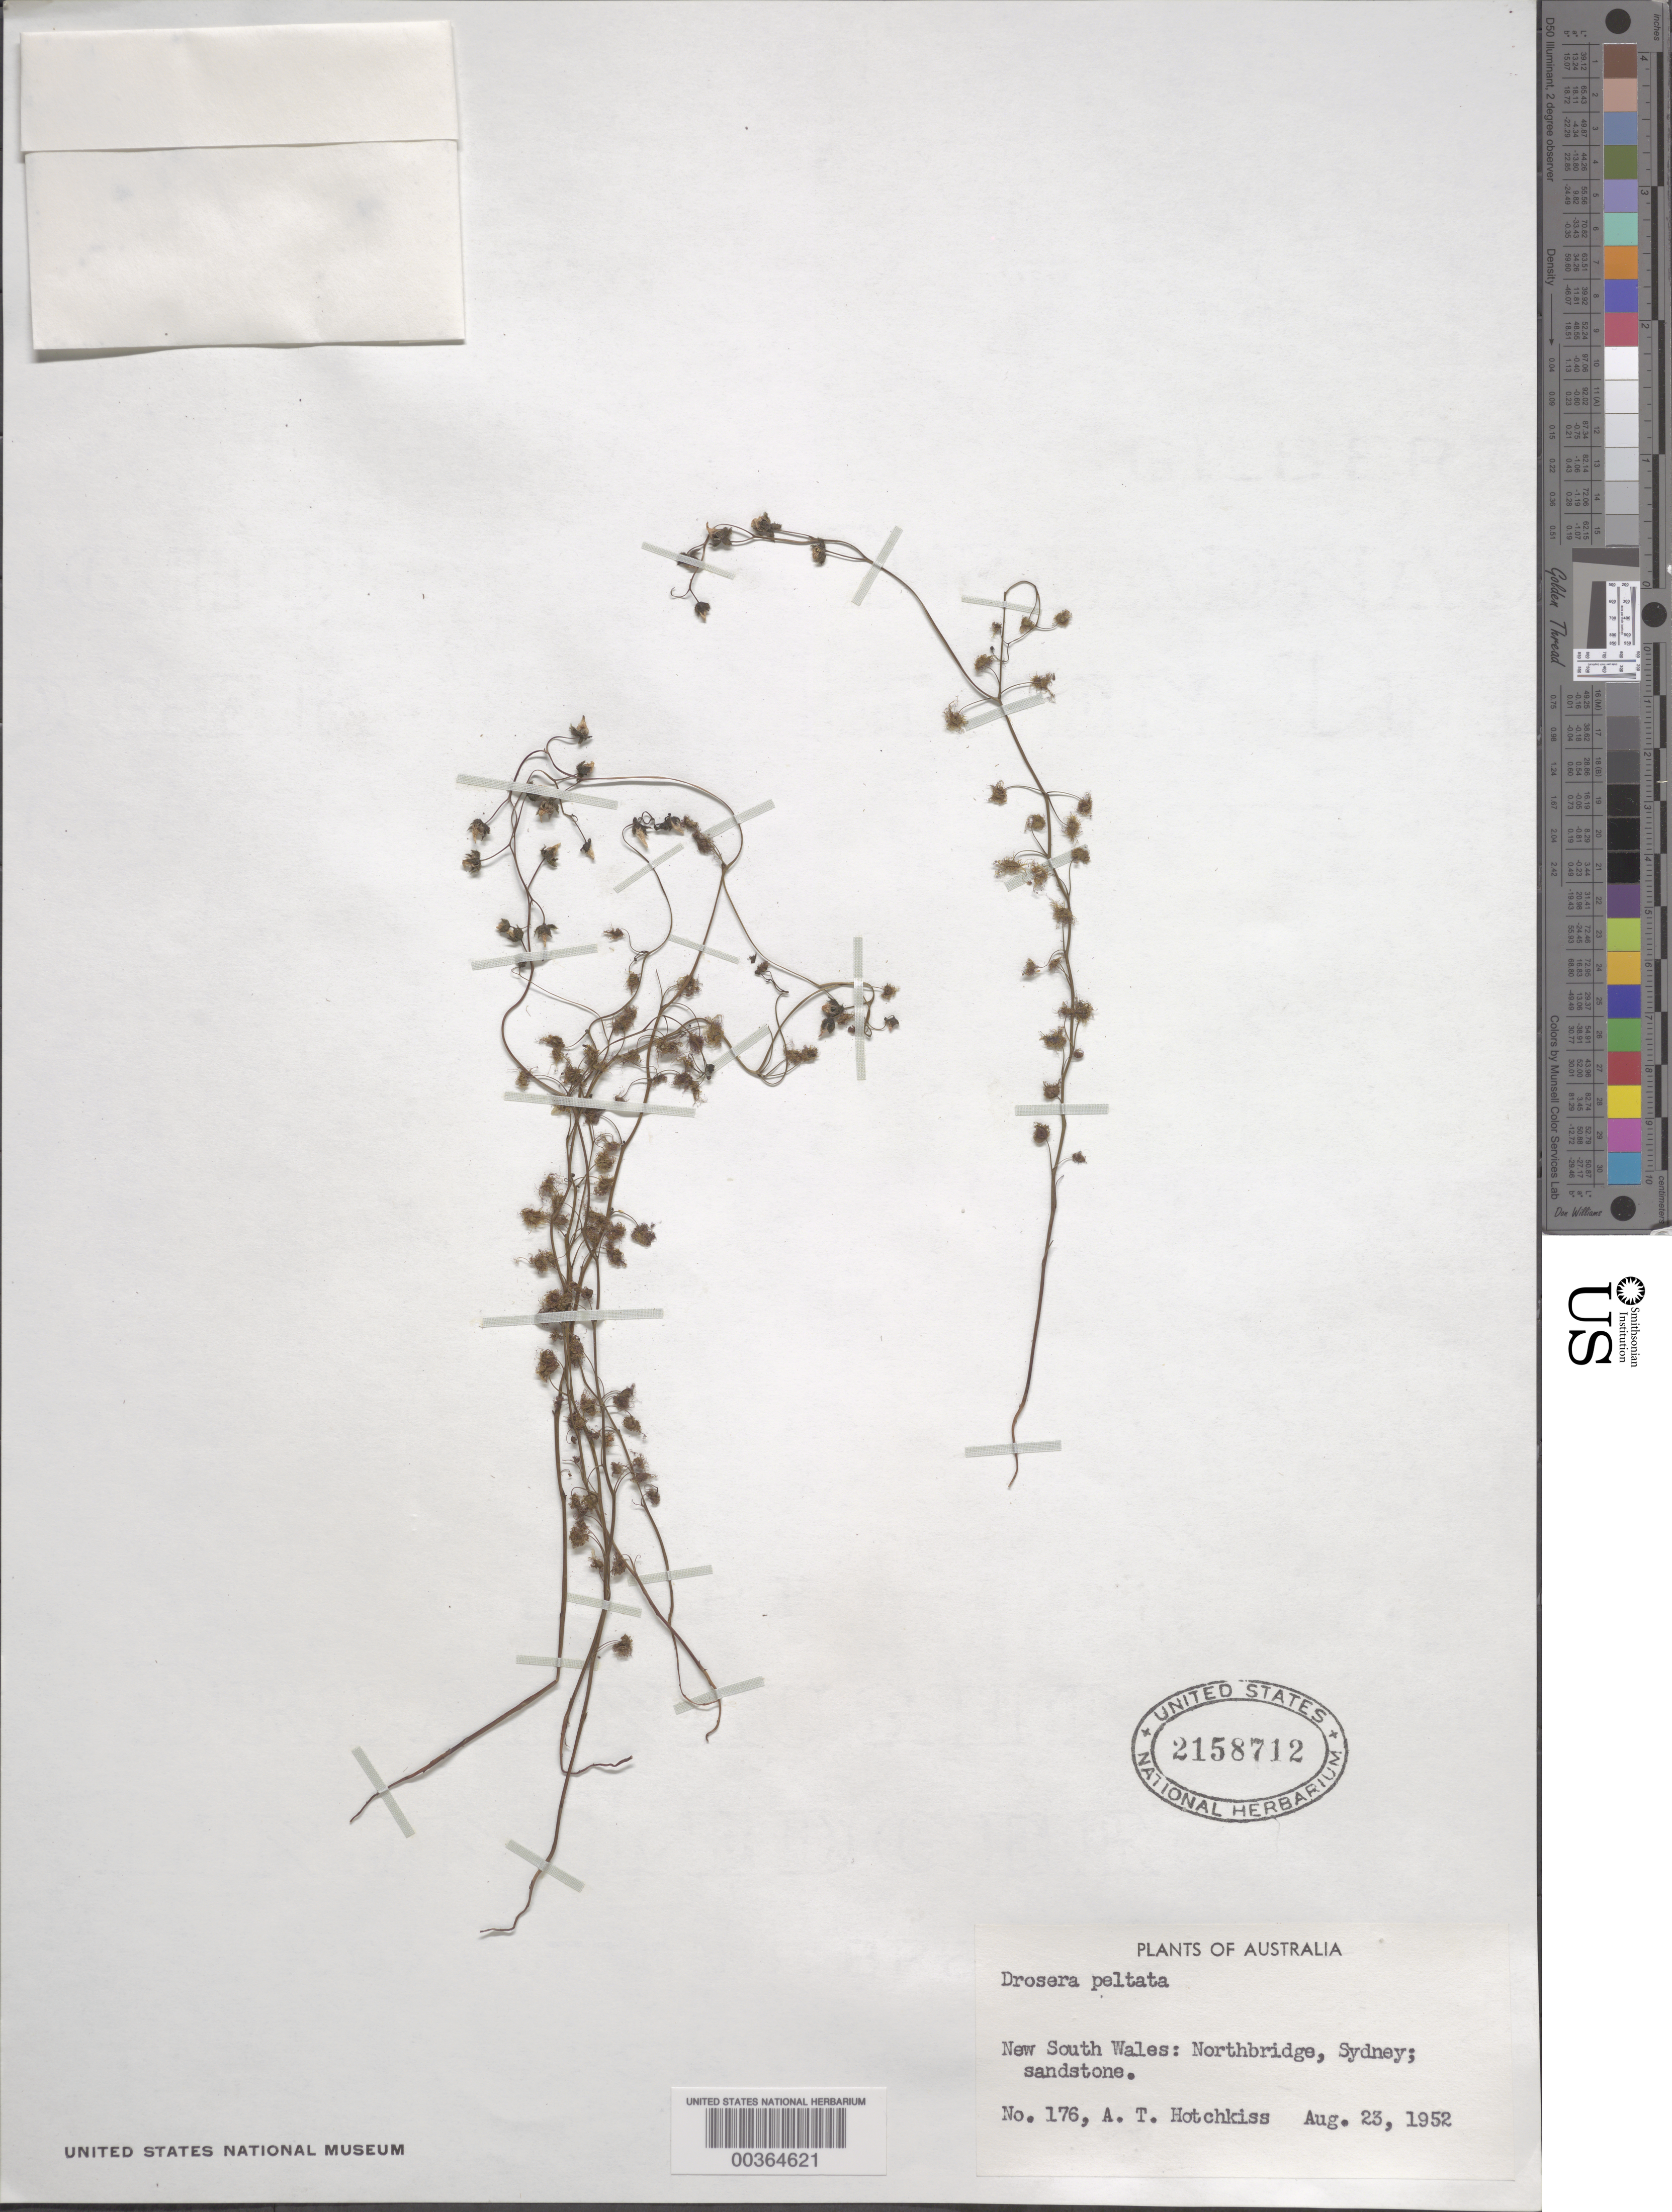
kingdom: Plantae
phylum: Tracheophyta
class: Magnoliopsida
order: Caryophyllales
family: Droseraceae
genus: Drosera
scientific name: Drosera peltata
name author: Sm. ex Willd.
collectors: A. Hotchkiss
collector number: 176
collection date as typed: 23 Aug 1952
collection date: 1952-08-23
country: Australia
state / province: New South Wales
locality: Northbridge, sydney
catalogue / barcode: US 2158712